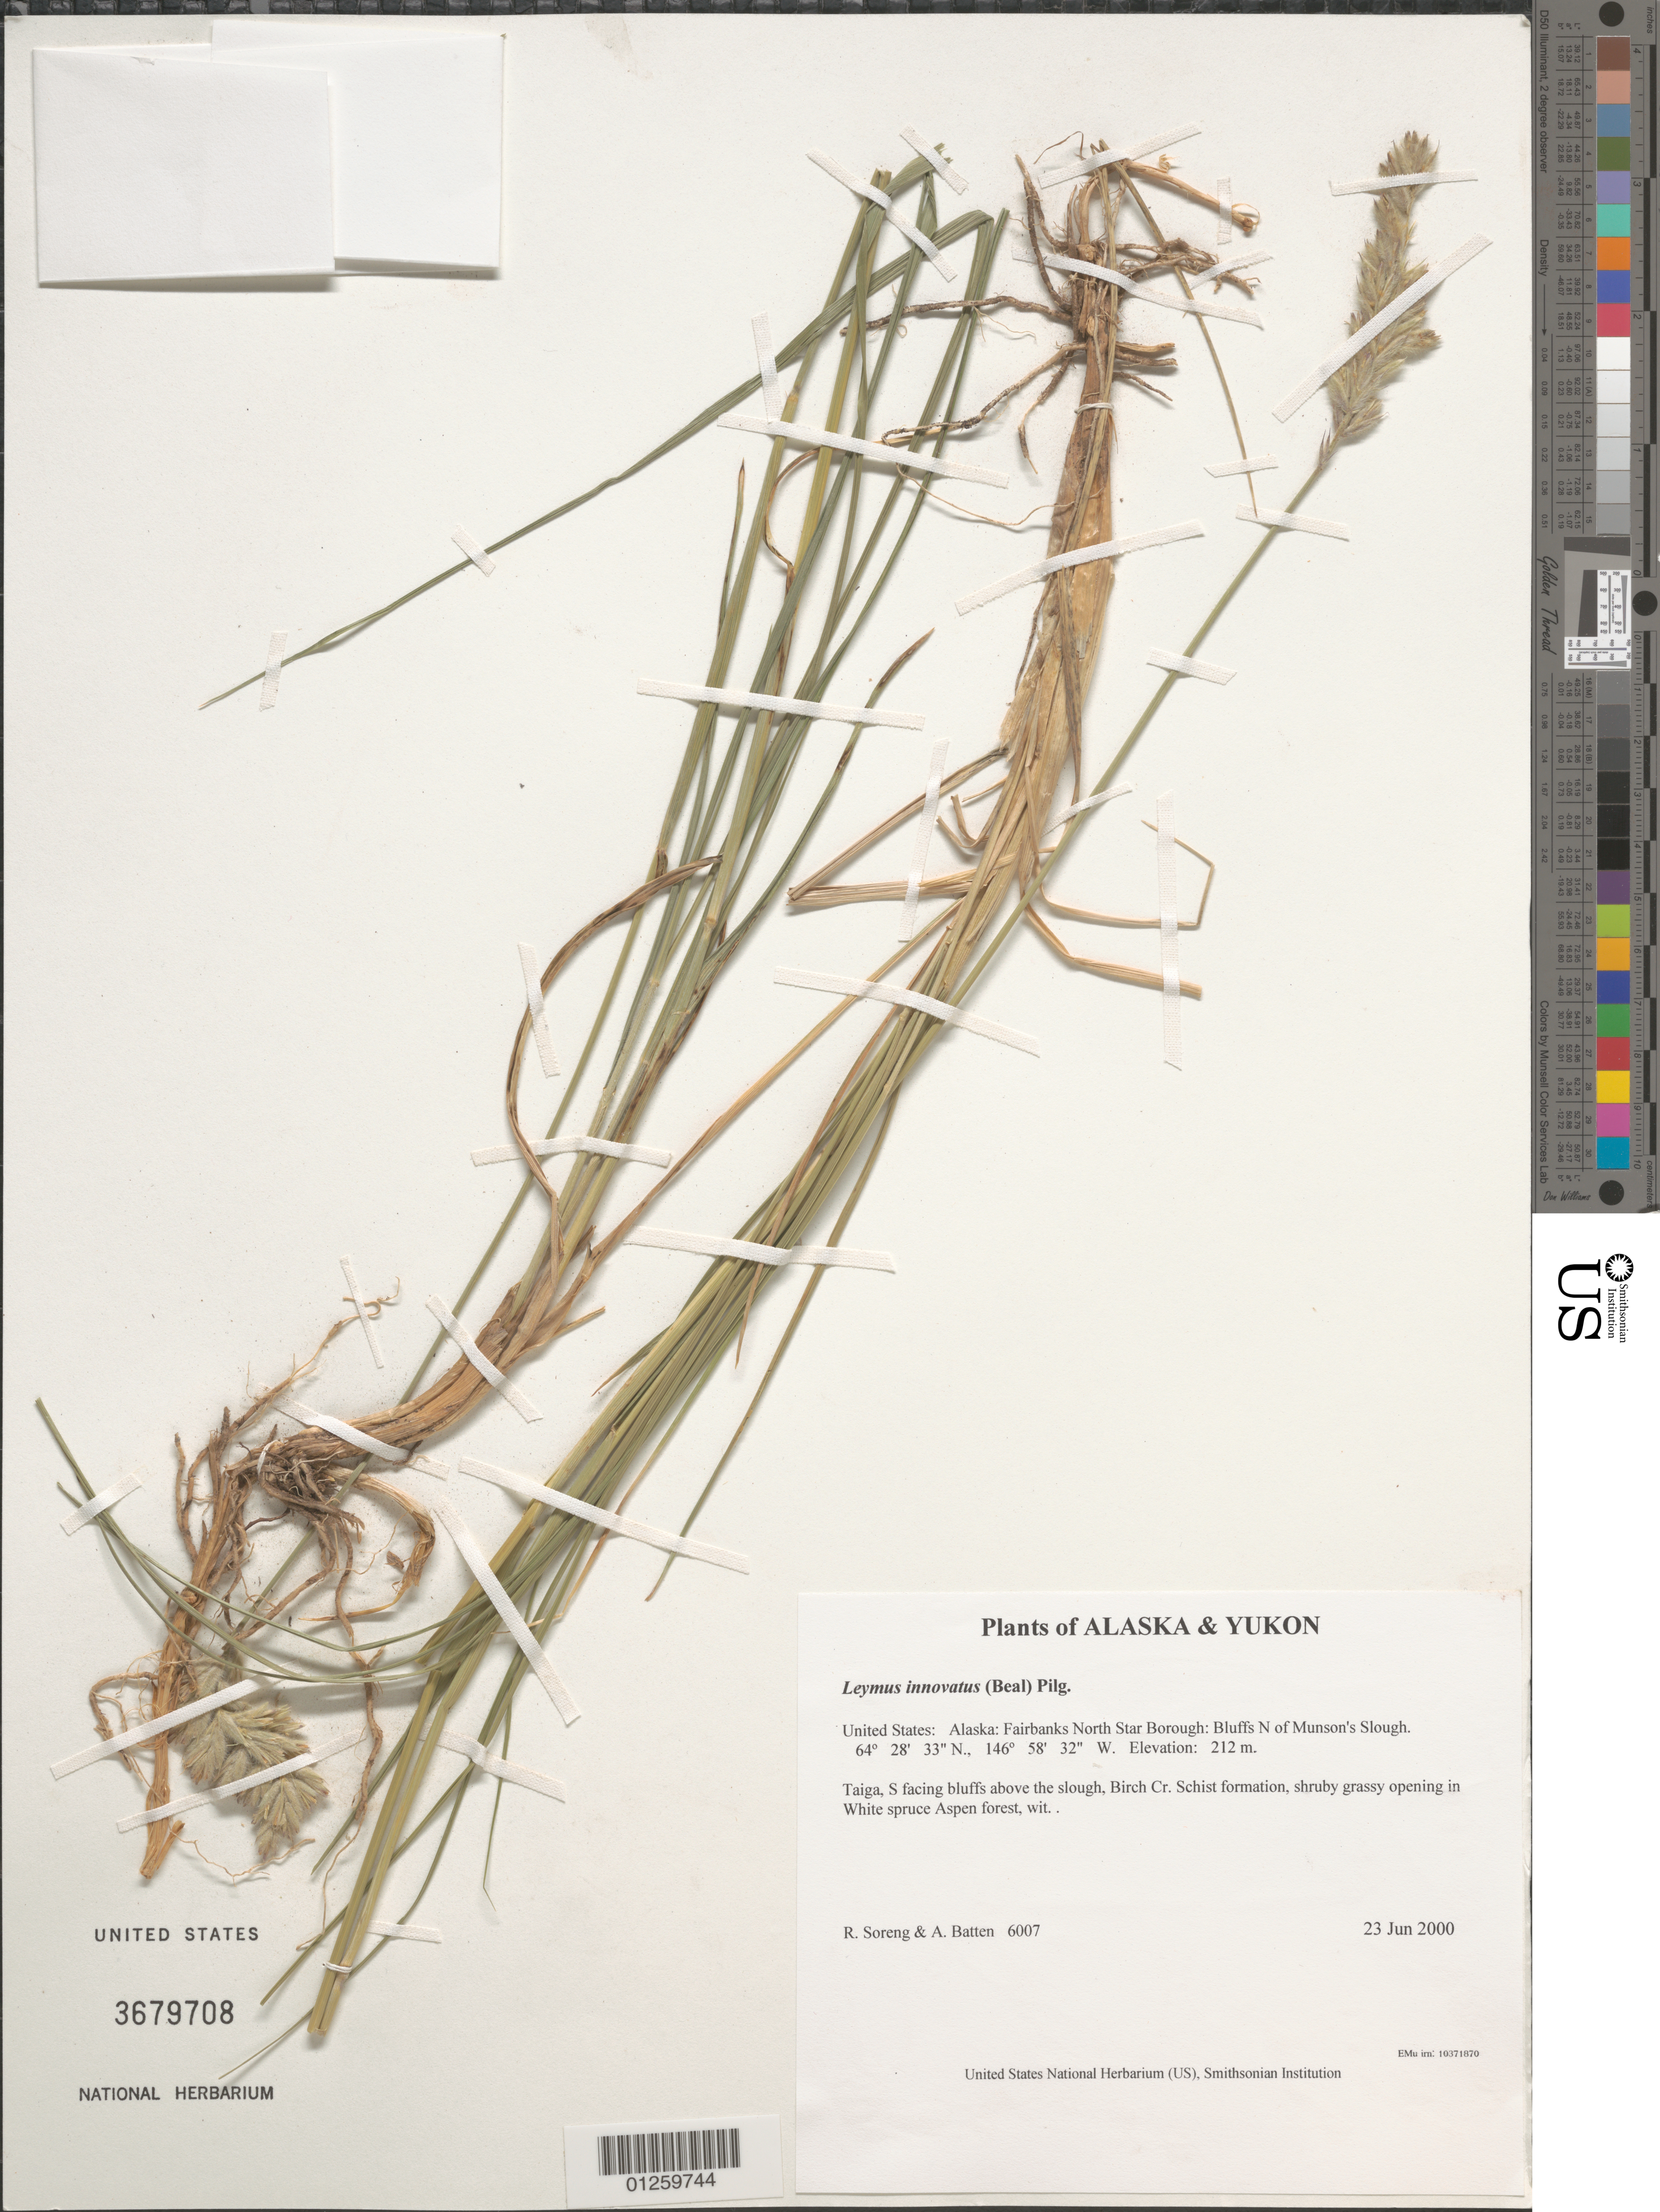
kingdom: Plantae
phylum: Tracheophyta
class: Liliopsida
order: Poales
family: Poaceae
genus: Leymus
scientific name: Leymus innovatus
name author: (W.J. Beal) Pilg.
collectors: R. J. Soreng & A. Batten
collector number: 6007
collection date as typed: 23 Jun 2000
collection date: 2000-06-23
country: United States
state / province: Alaska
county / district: Fairbanks North Star Borough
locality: Bluffs N of Munson's Slough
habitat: Taiga, S facing bluffs above the slough, Birch Cr. Schist formation, shruby grassy opening in White spruce Aspen forest, wit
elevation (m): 212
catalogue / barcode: US 3679708